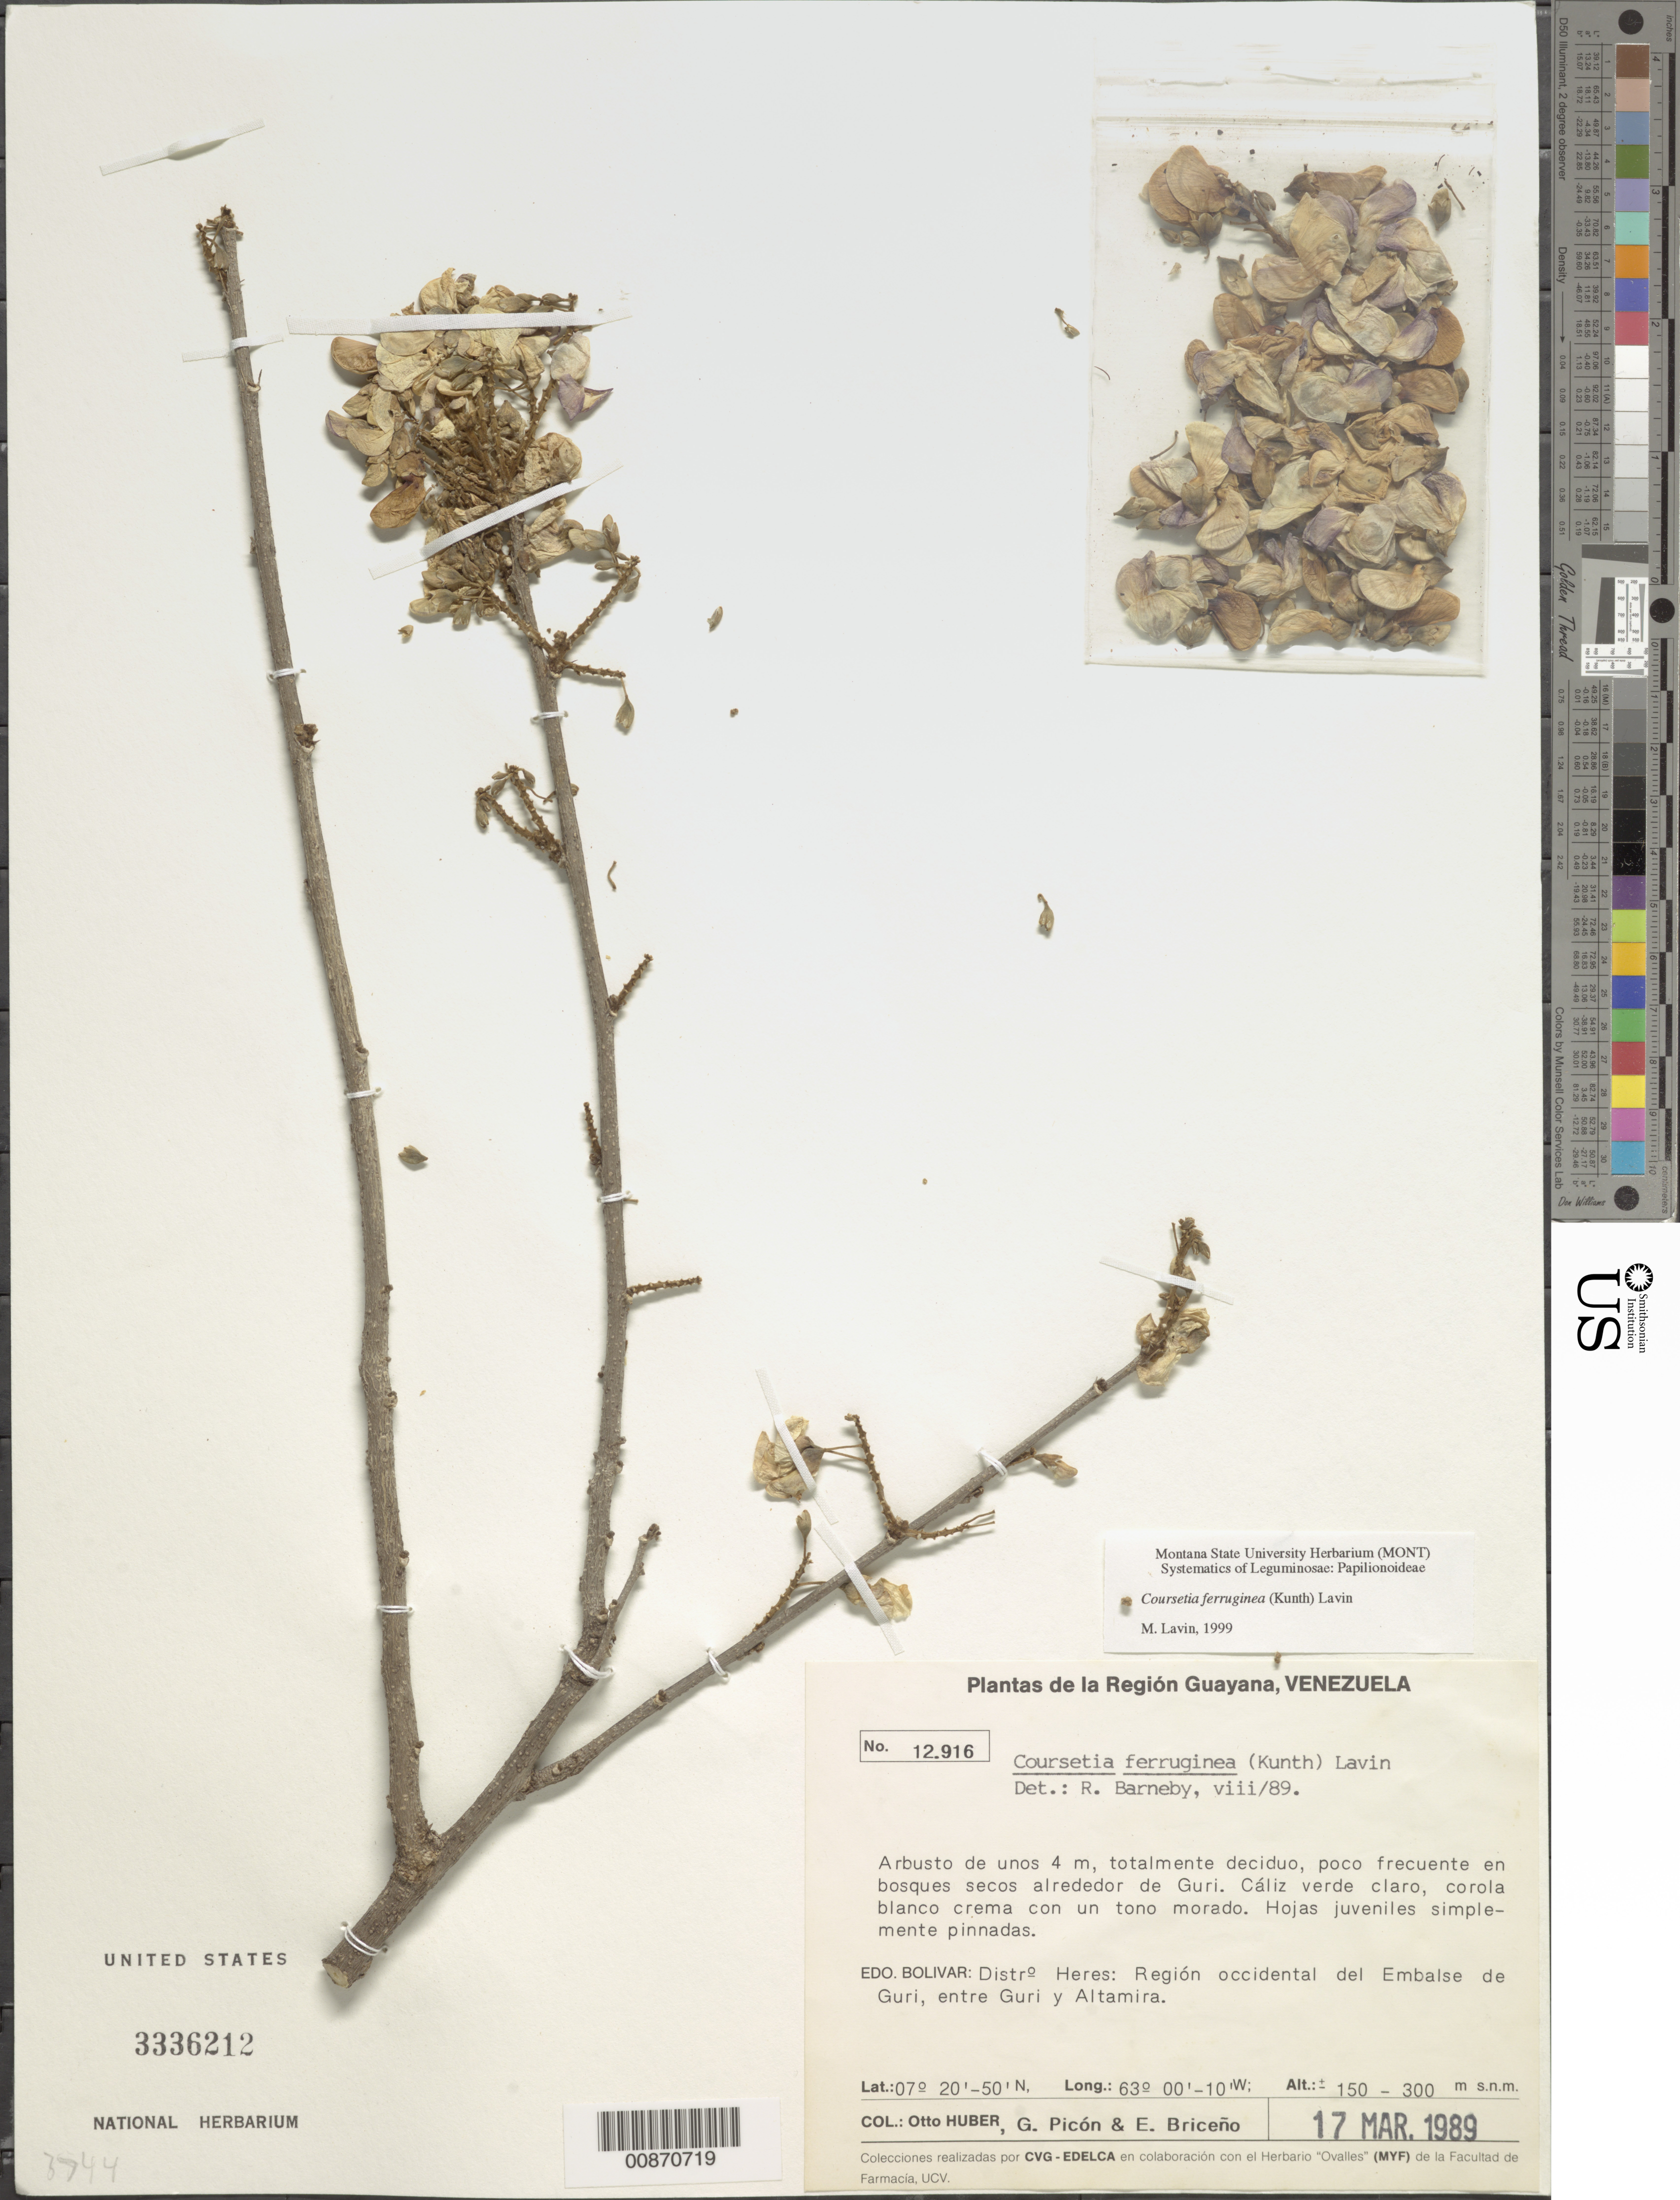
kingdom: Plantae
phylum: Tracheophyta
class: Magnoliopsida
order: Fabales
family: Fabaceae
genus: Coursetia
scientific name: Coursetia ferruginea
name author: (Kunth) Lavin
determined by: Lavin, M.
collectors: O. Huber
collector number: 12916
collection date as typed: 17-Mar-89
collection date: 1989-03-17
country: Venezuela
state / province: Bolívar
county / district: Heres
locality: Embalse de Guri, entre Guri y Altamira; alrededor de Guri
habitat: Bosques secos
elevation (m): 150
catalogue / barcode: US 3336212